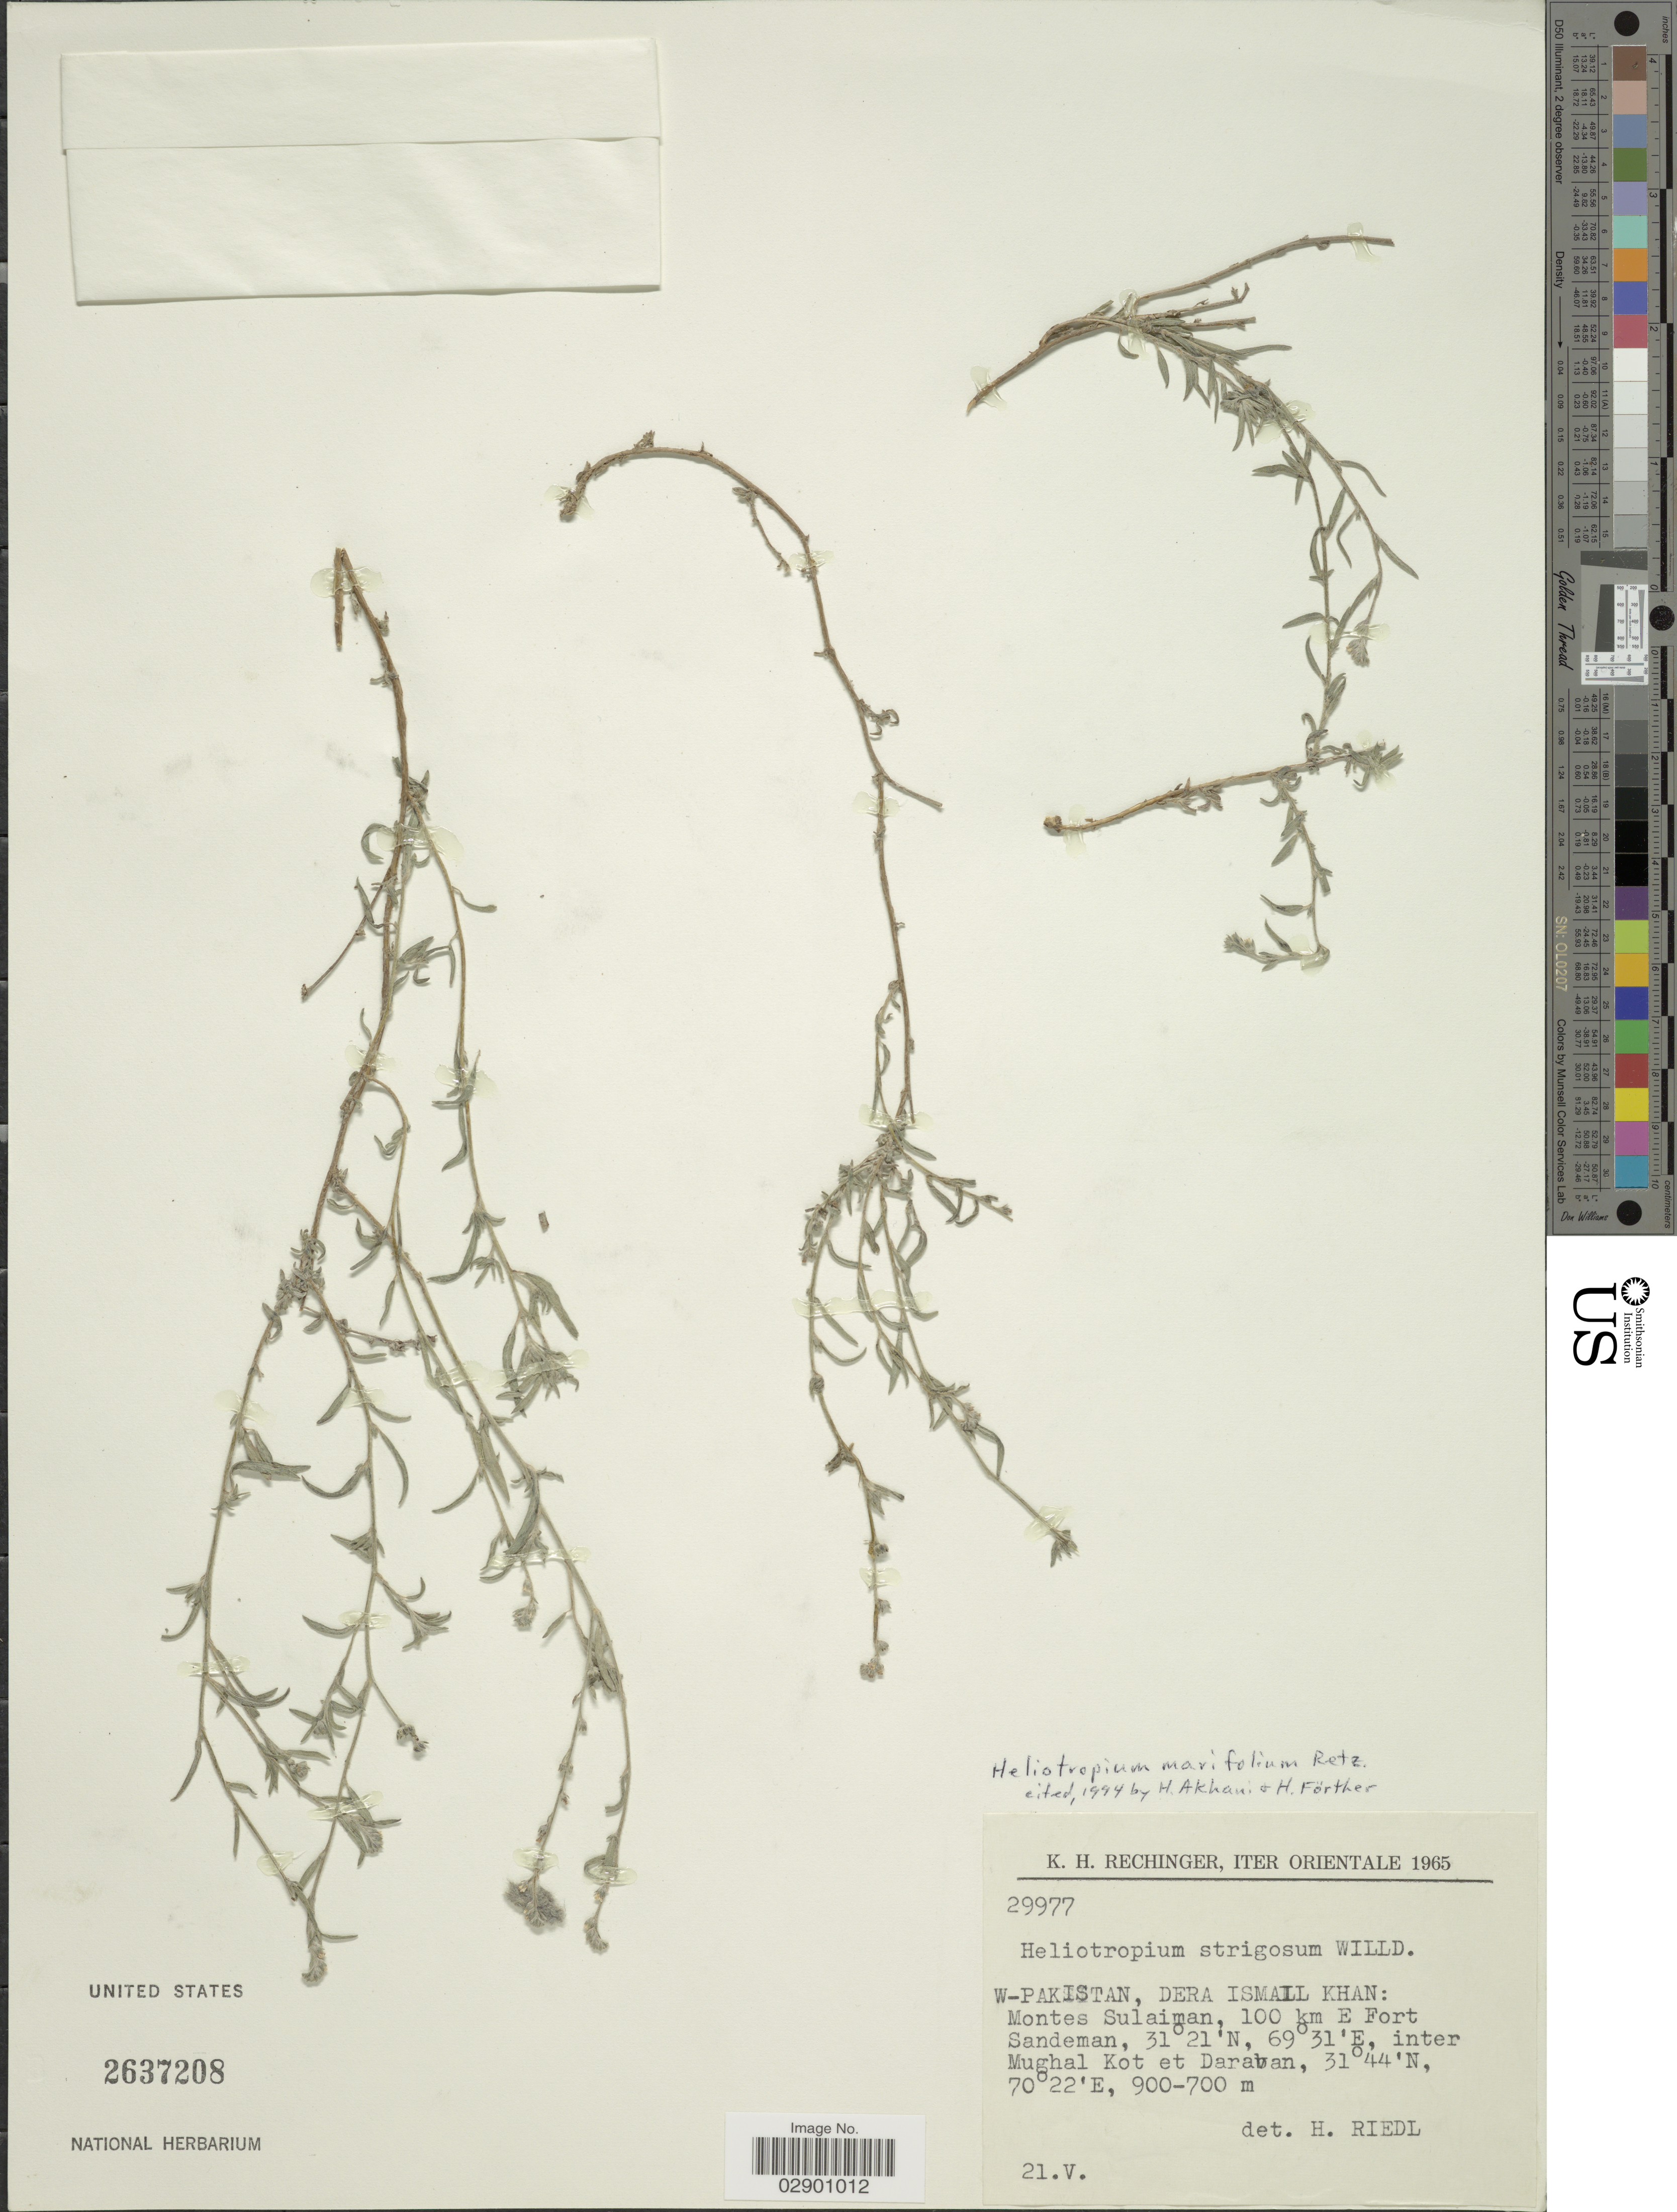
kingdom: Plantae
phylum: Tracheophyta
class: Magnoliopsida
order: Boraginales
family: Heliotropiaceae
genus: Heliotropium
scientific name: Heliotropium marifolium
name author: J. Koenig ex Retz.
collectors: K. H. Rechinger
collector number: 29977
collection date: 1965-05-21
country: Pakistan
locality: Orientale. W-Pakistan, Dera Ismail Khan: Montes Sulaiman, 100 km E Fort Sandeman, inter Mughal Kot et Daravan.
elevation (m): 700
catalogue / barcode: US 2637208